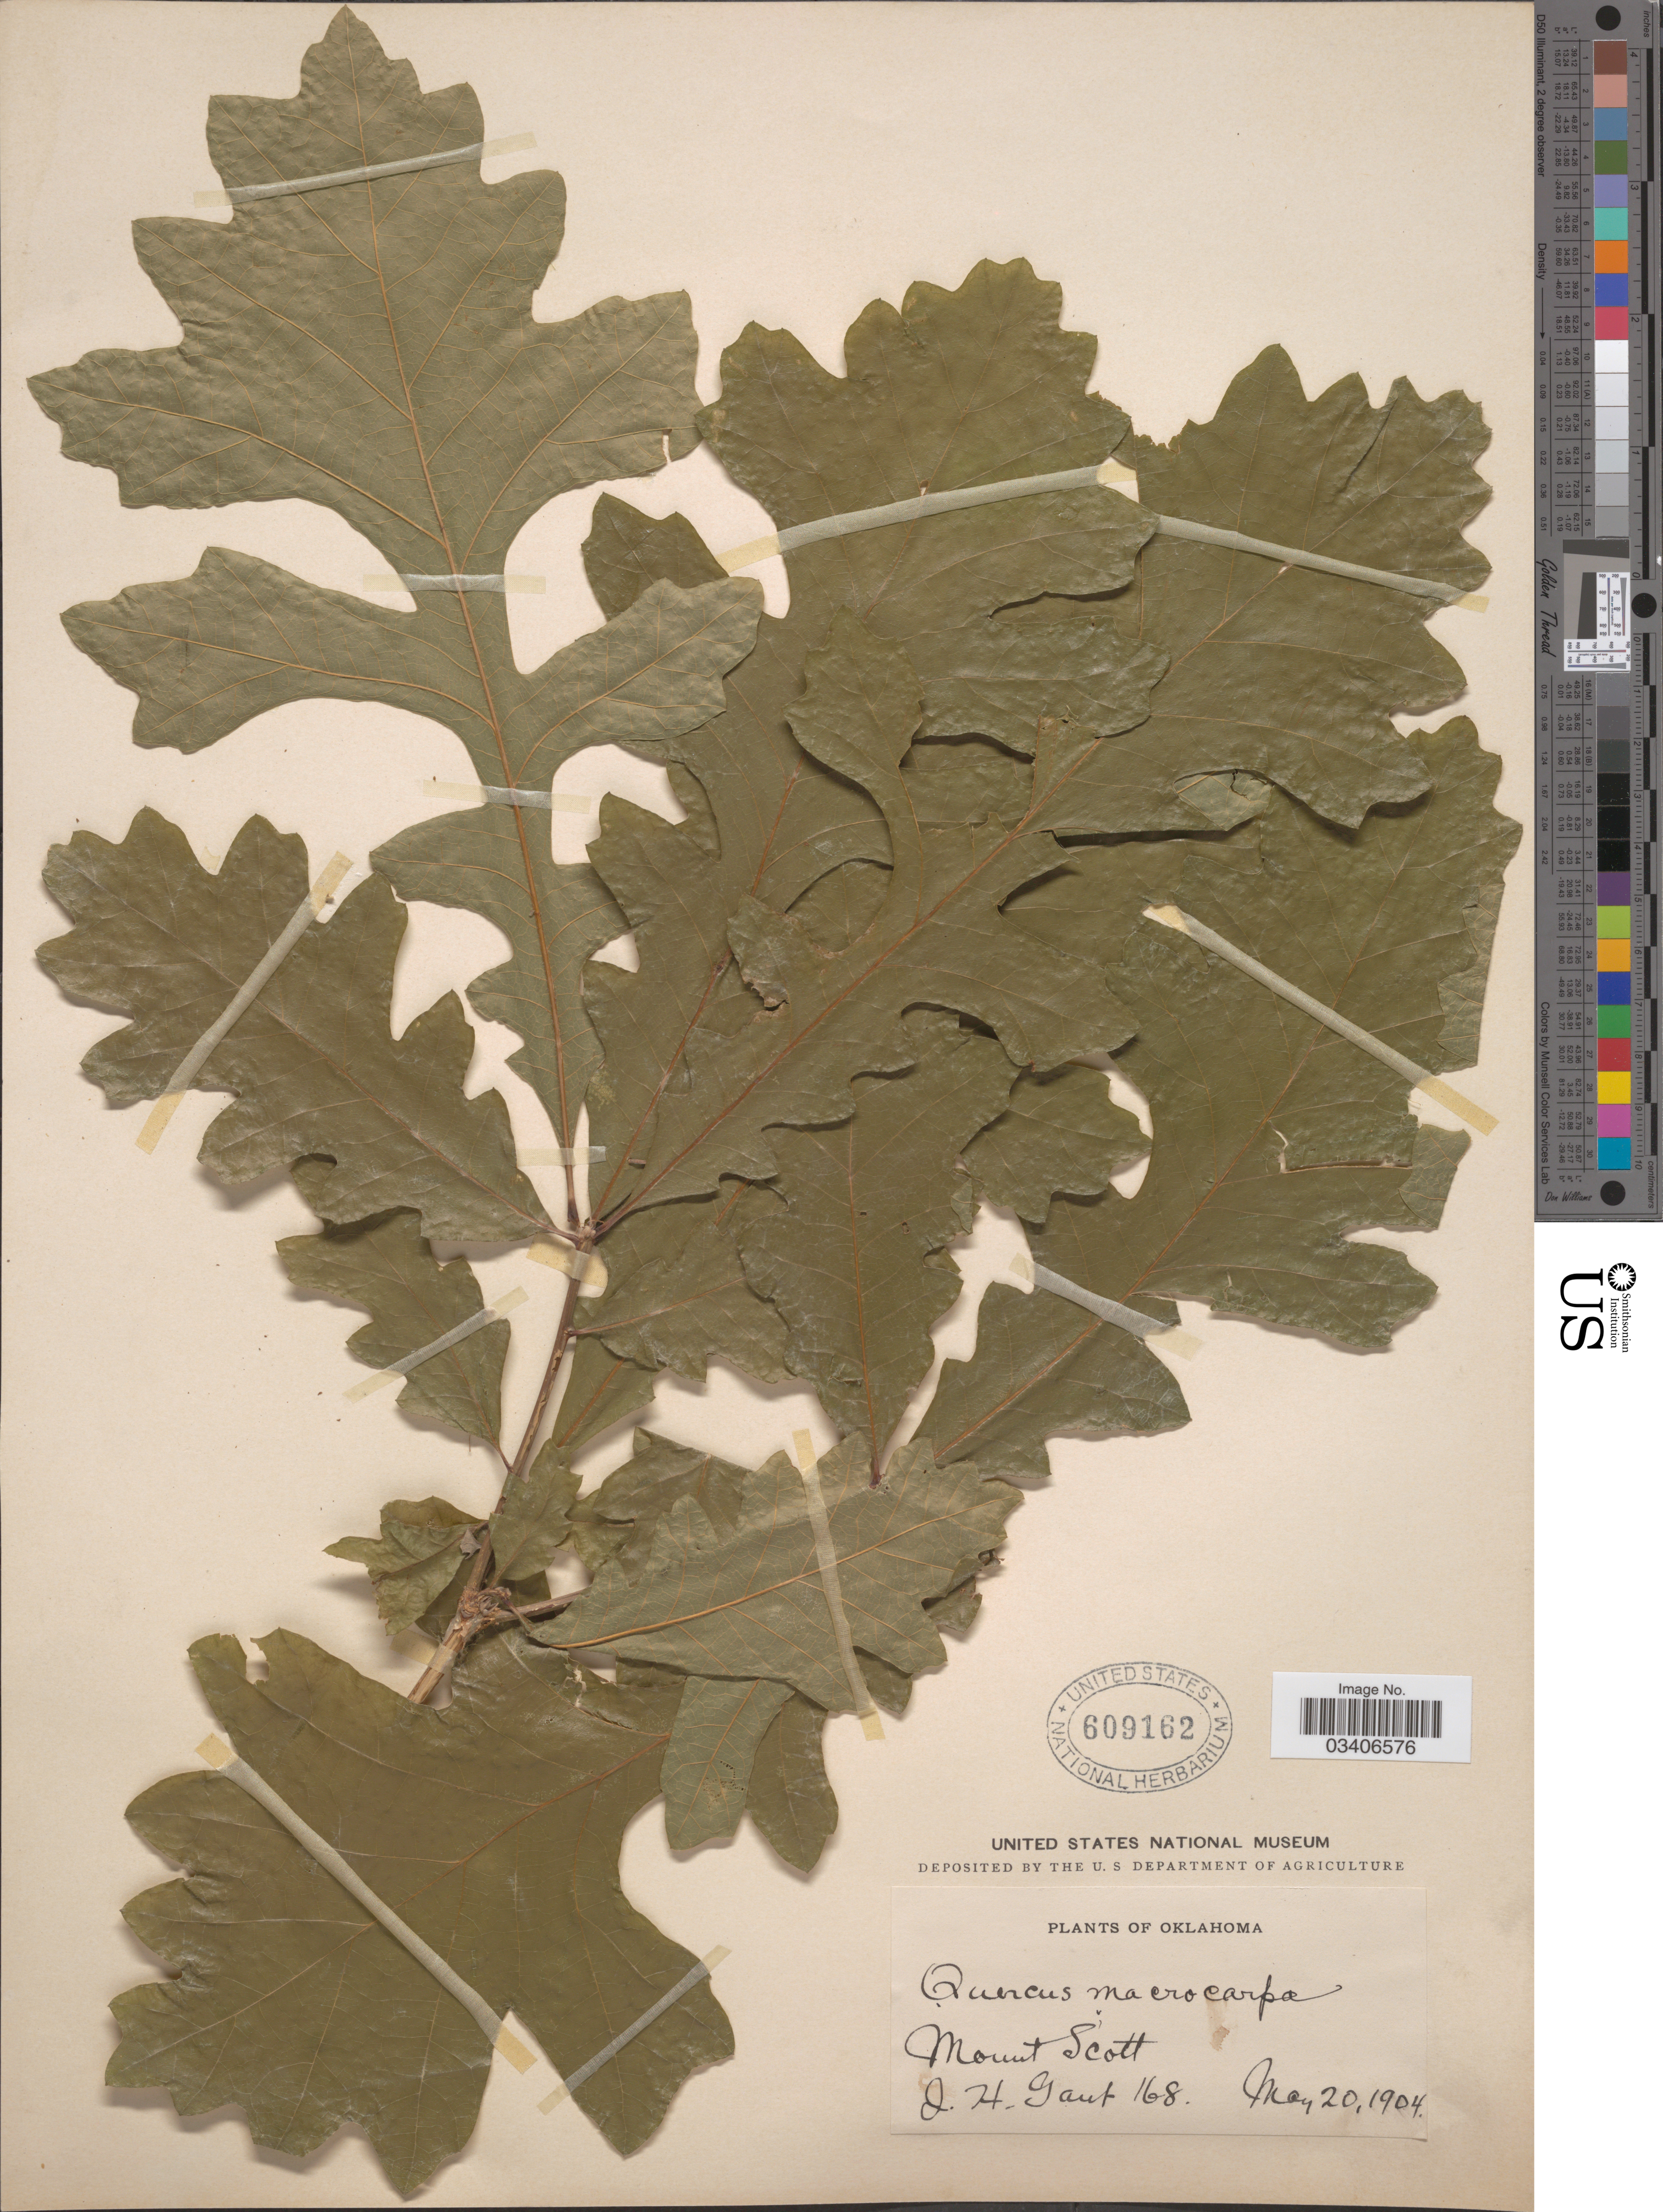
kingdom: Plantae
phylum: Tracheophyta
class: Magnoliopsida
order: Fagales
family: Fagaceae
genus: Quercus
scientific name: Quercus macrocarpa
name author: Michx.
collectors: J. Gaut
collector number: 168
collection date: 1904-05-20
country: United States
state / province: Oklahoma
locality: Mount Scott.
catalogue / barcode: US 609162